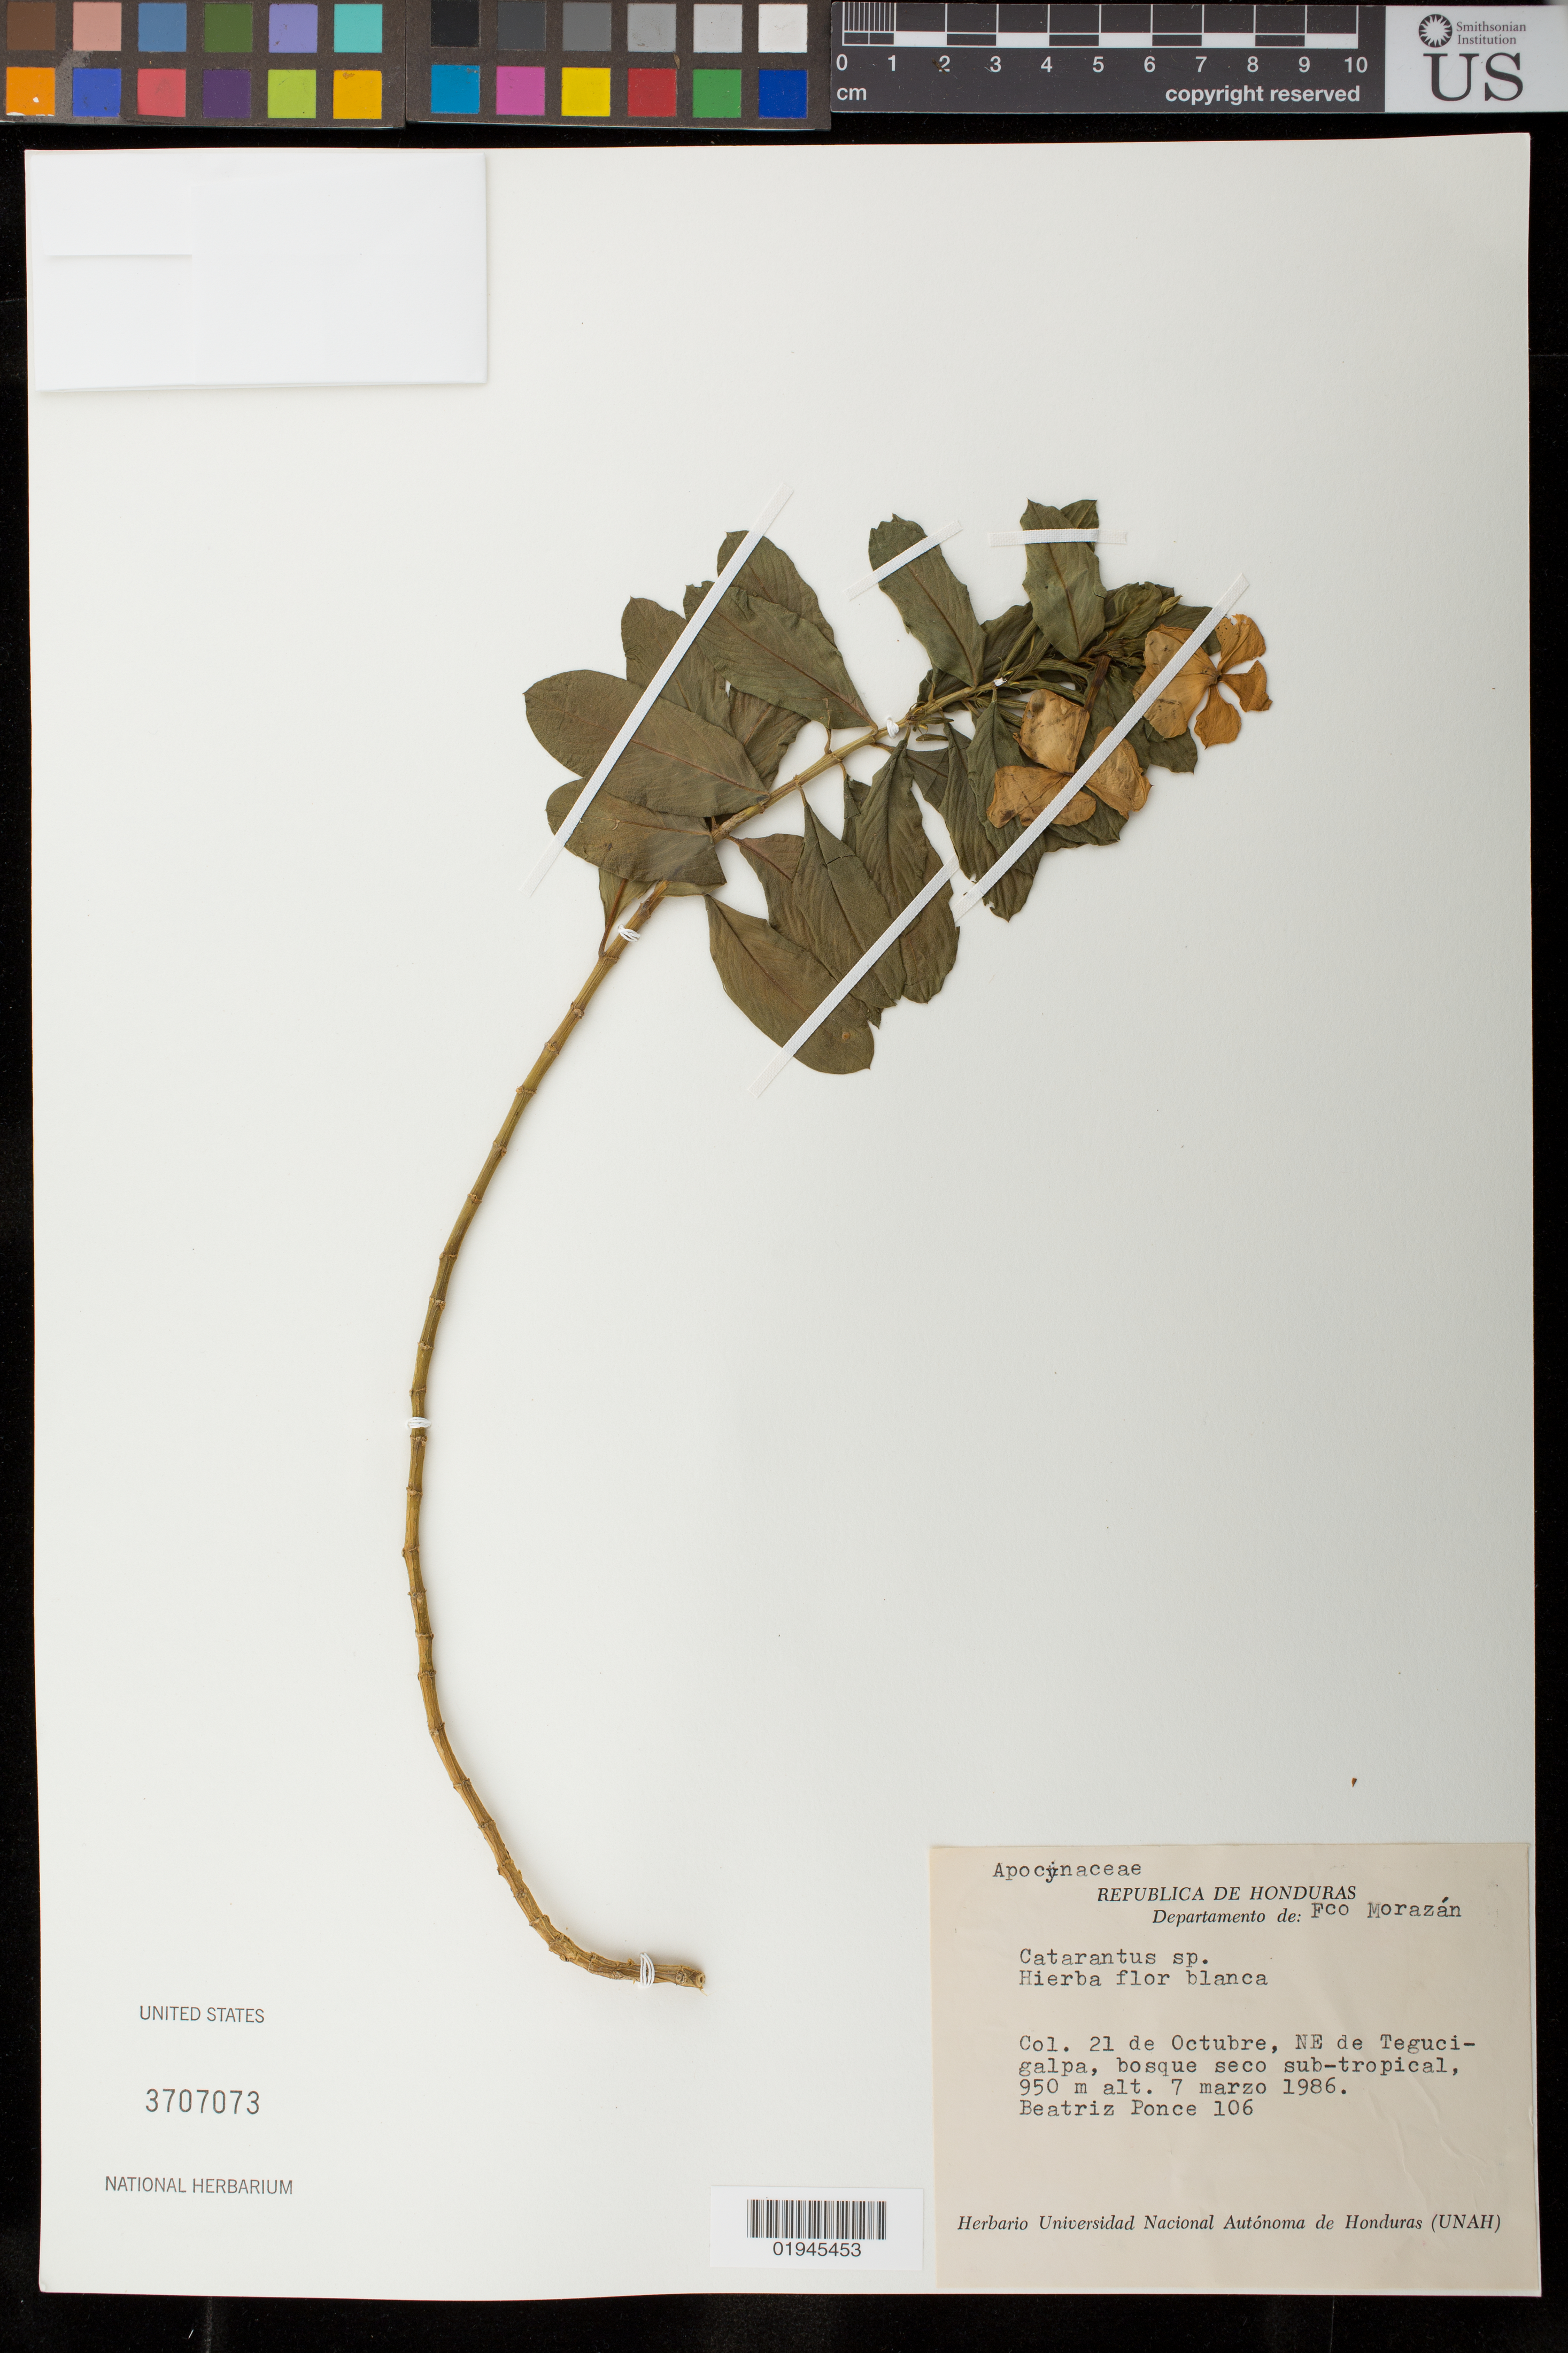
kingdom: Plantae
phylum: Tracheophyta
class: Magnoliopsida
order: Gentianales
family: Apocynaceae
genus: Catharanthus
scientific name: Catharanthus roseus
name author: (L.) G. Don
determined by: Strong, Mark T., (BOT), Smithsonian Institution - National Museum of Natural History (UNITED STATES)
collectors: B. Ponce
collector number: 106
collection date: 1986-03-07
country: Honduras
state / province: Fco. Morazán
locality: Departamento de Fco. Morazá. Col. 21 de Octubre, NE de Tegucigalpa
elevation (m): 950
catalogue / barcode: US 3707073